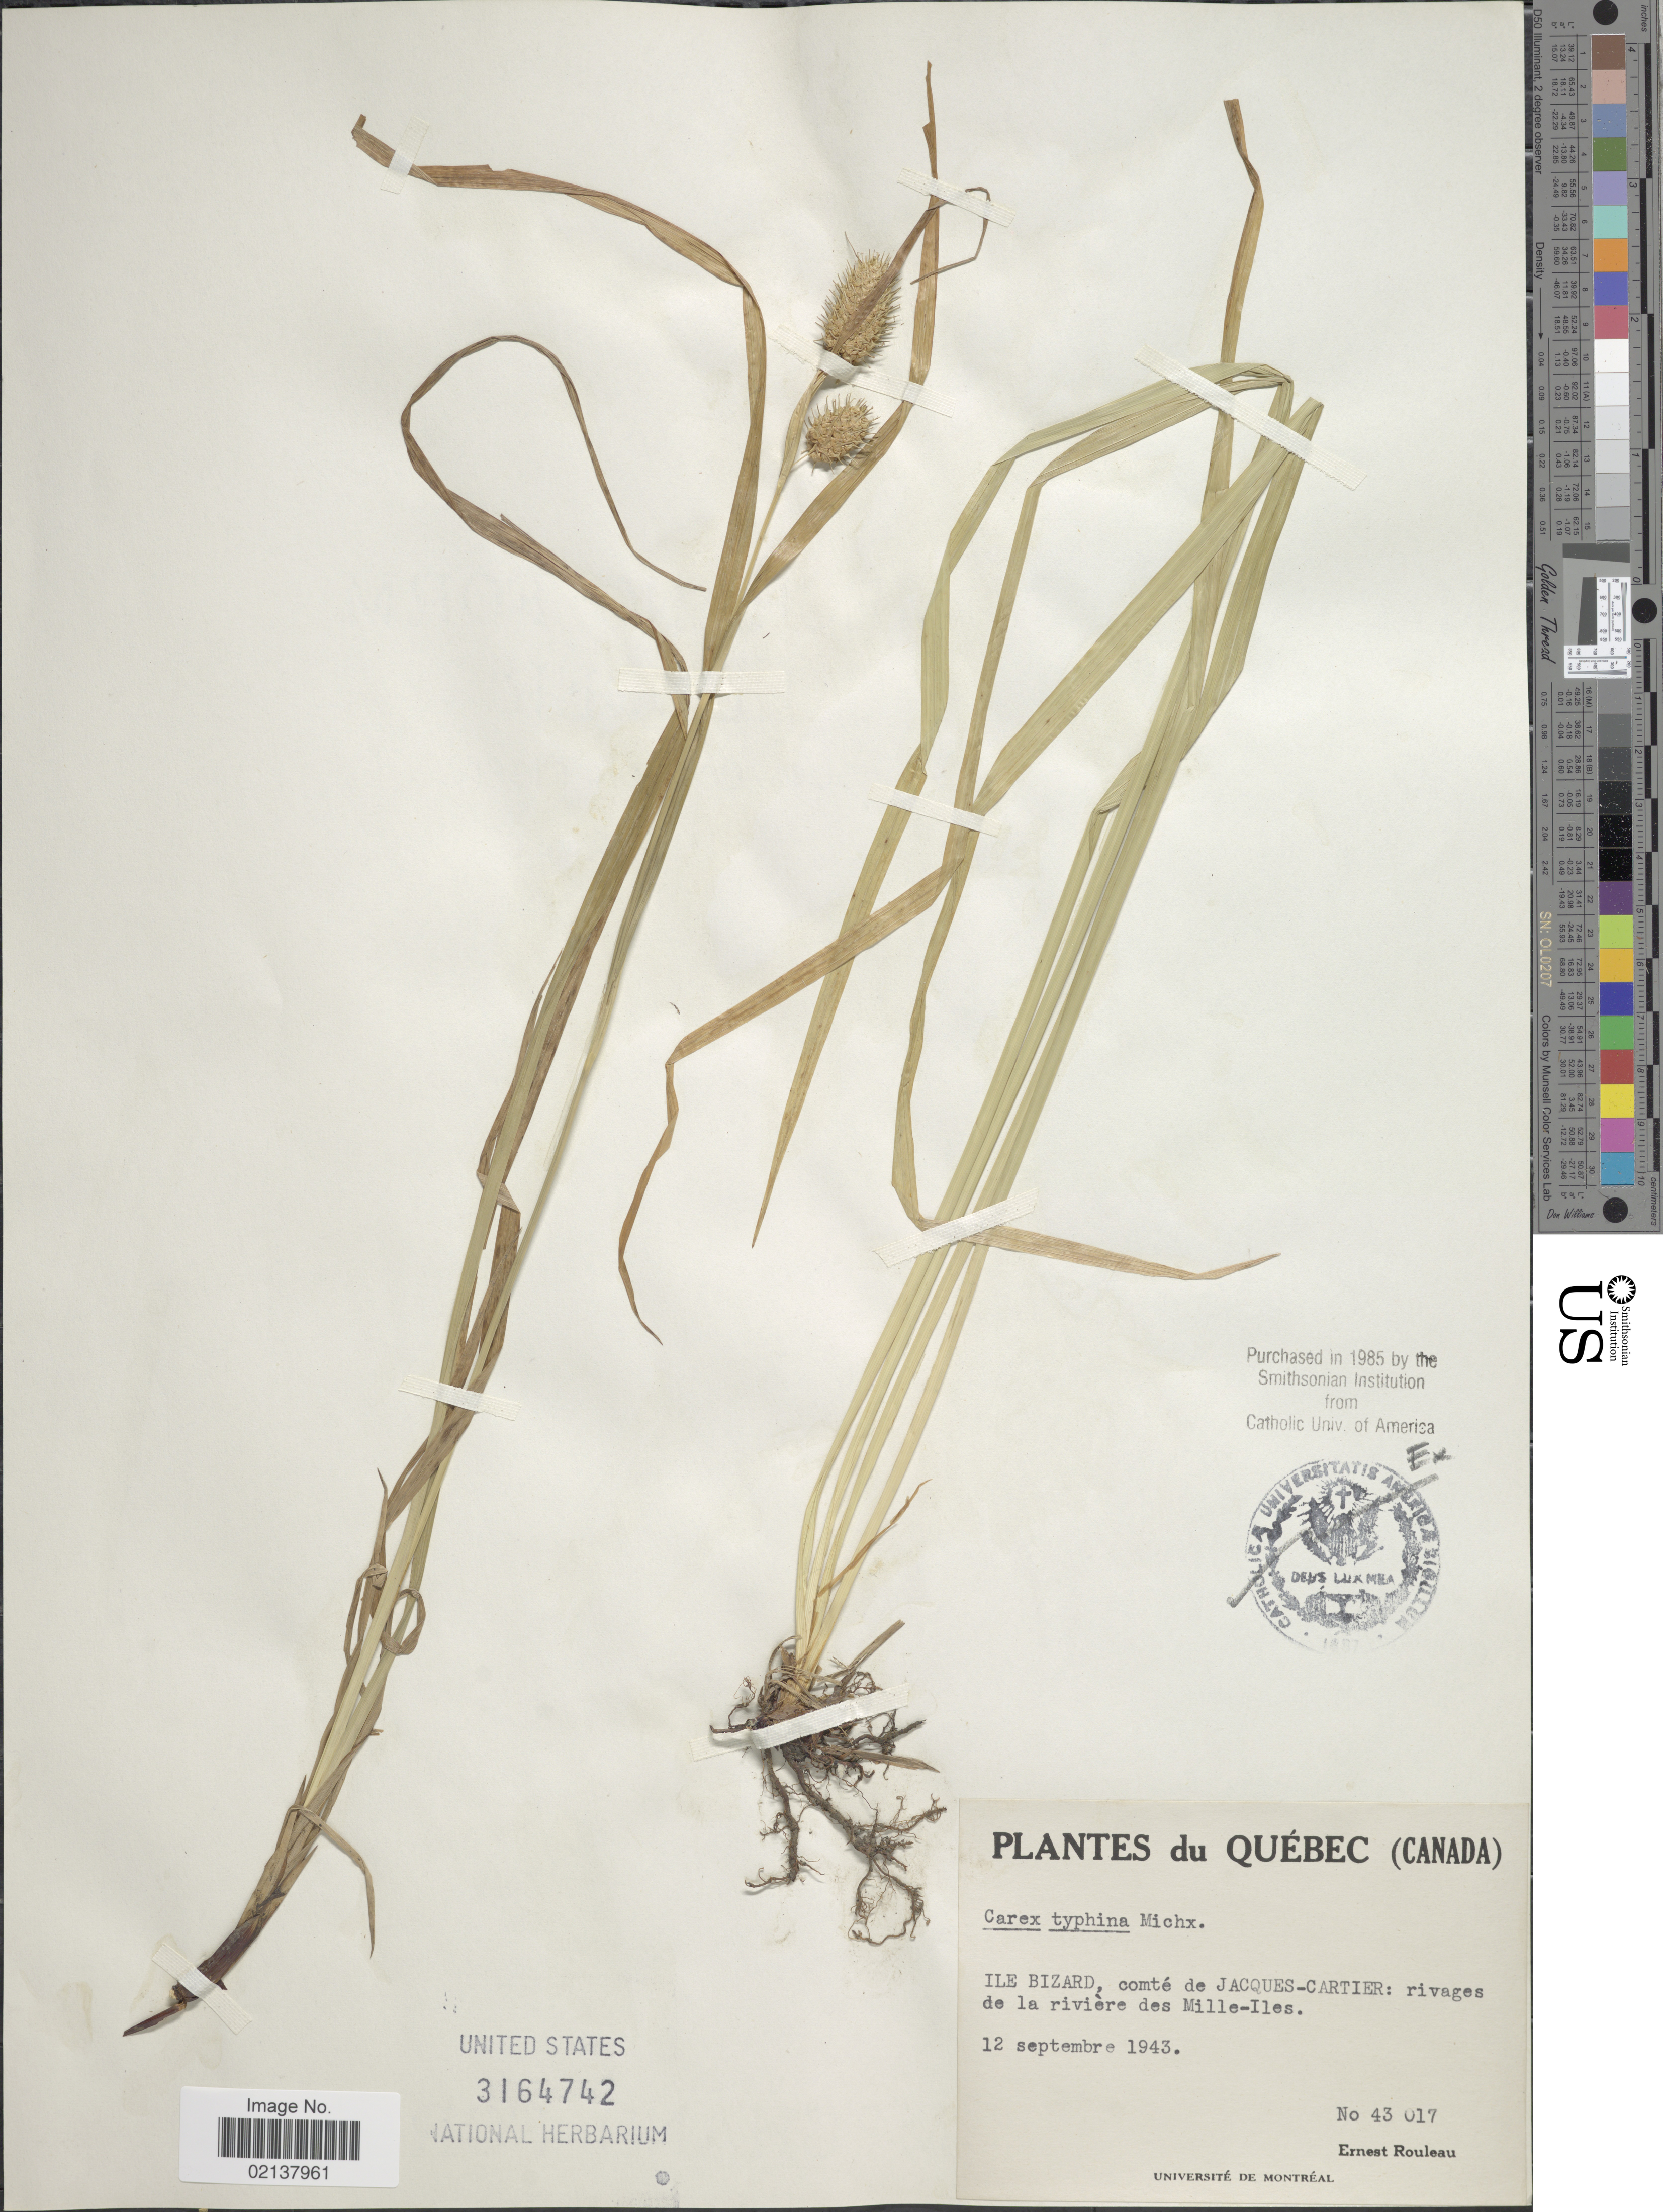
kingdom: Plantae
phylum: Tracheophyta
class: Liliopsida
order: Poales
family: Cyperaceae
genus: Carex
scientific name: Carex typhina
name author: Michx.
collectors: E. Rouleau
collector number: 43017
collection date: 1943-09-12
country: Canada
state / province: Quebec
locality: Ile Bizard, comte de Jacques-Cartier: rivages de la riviere des Mille-Iles.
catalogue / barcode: US 3164742